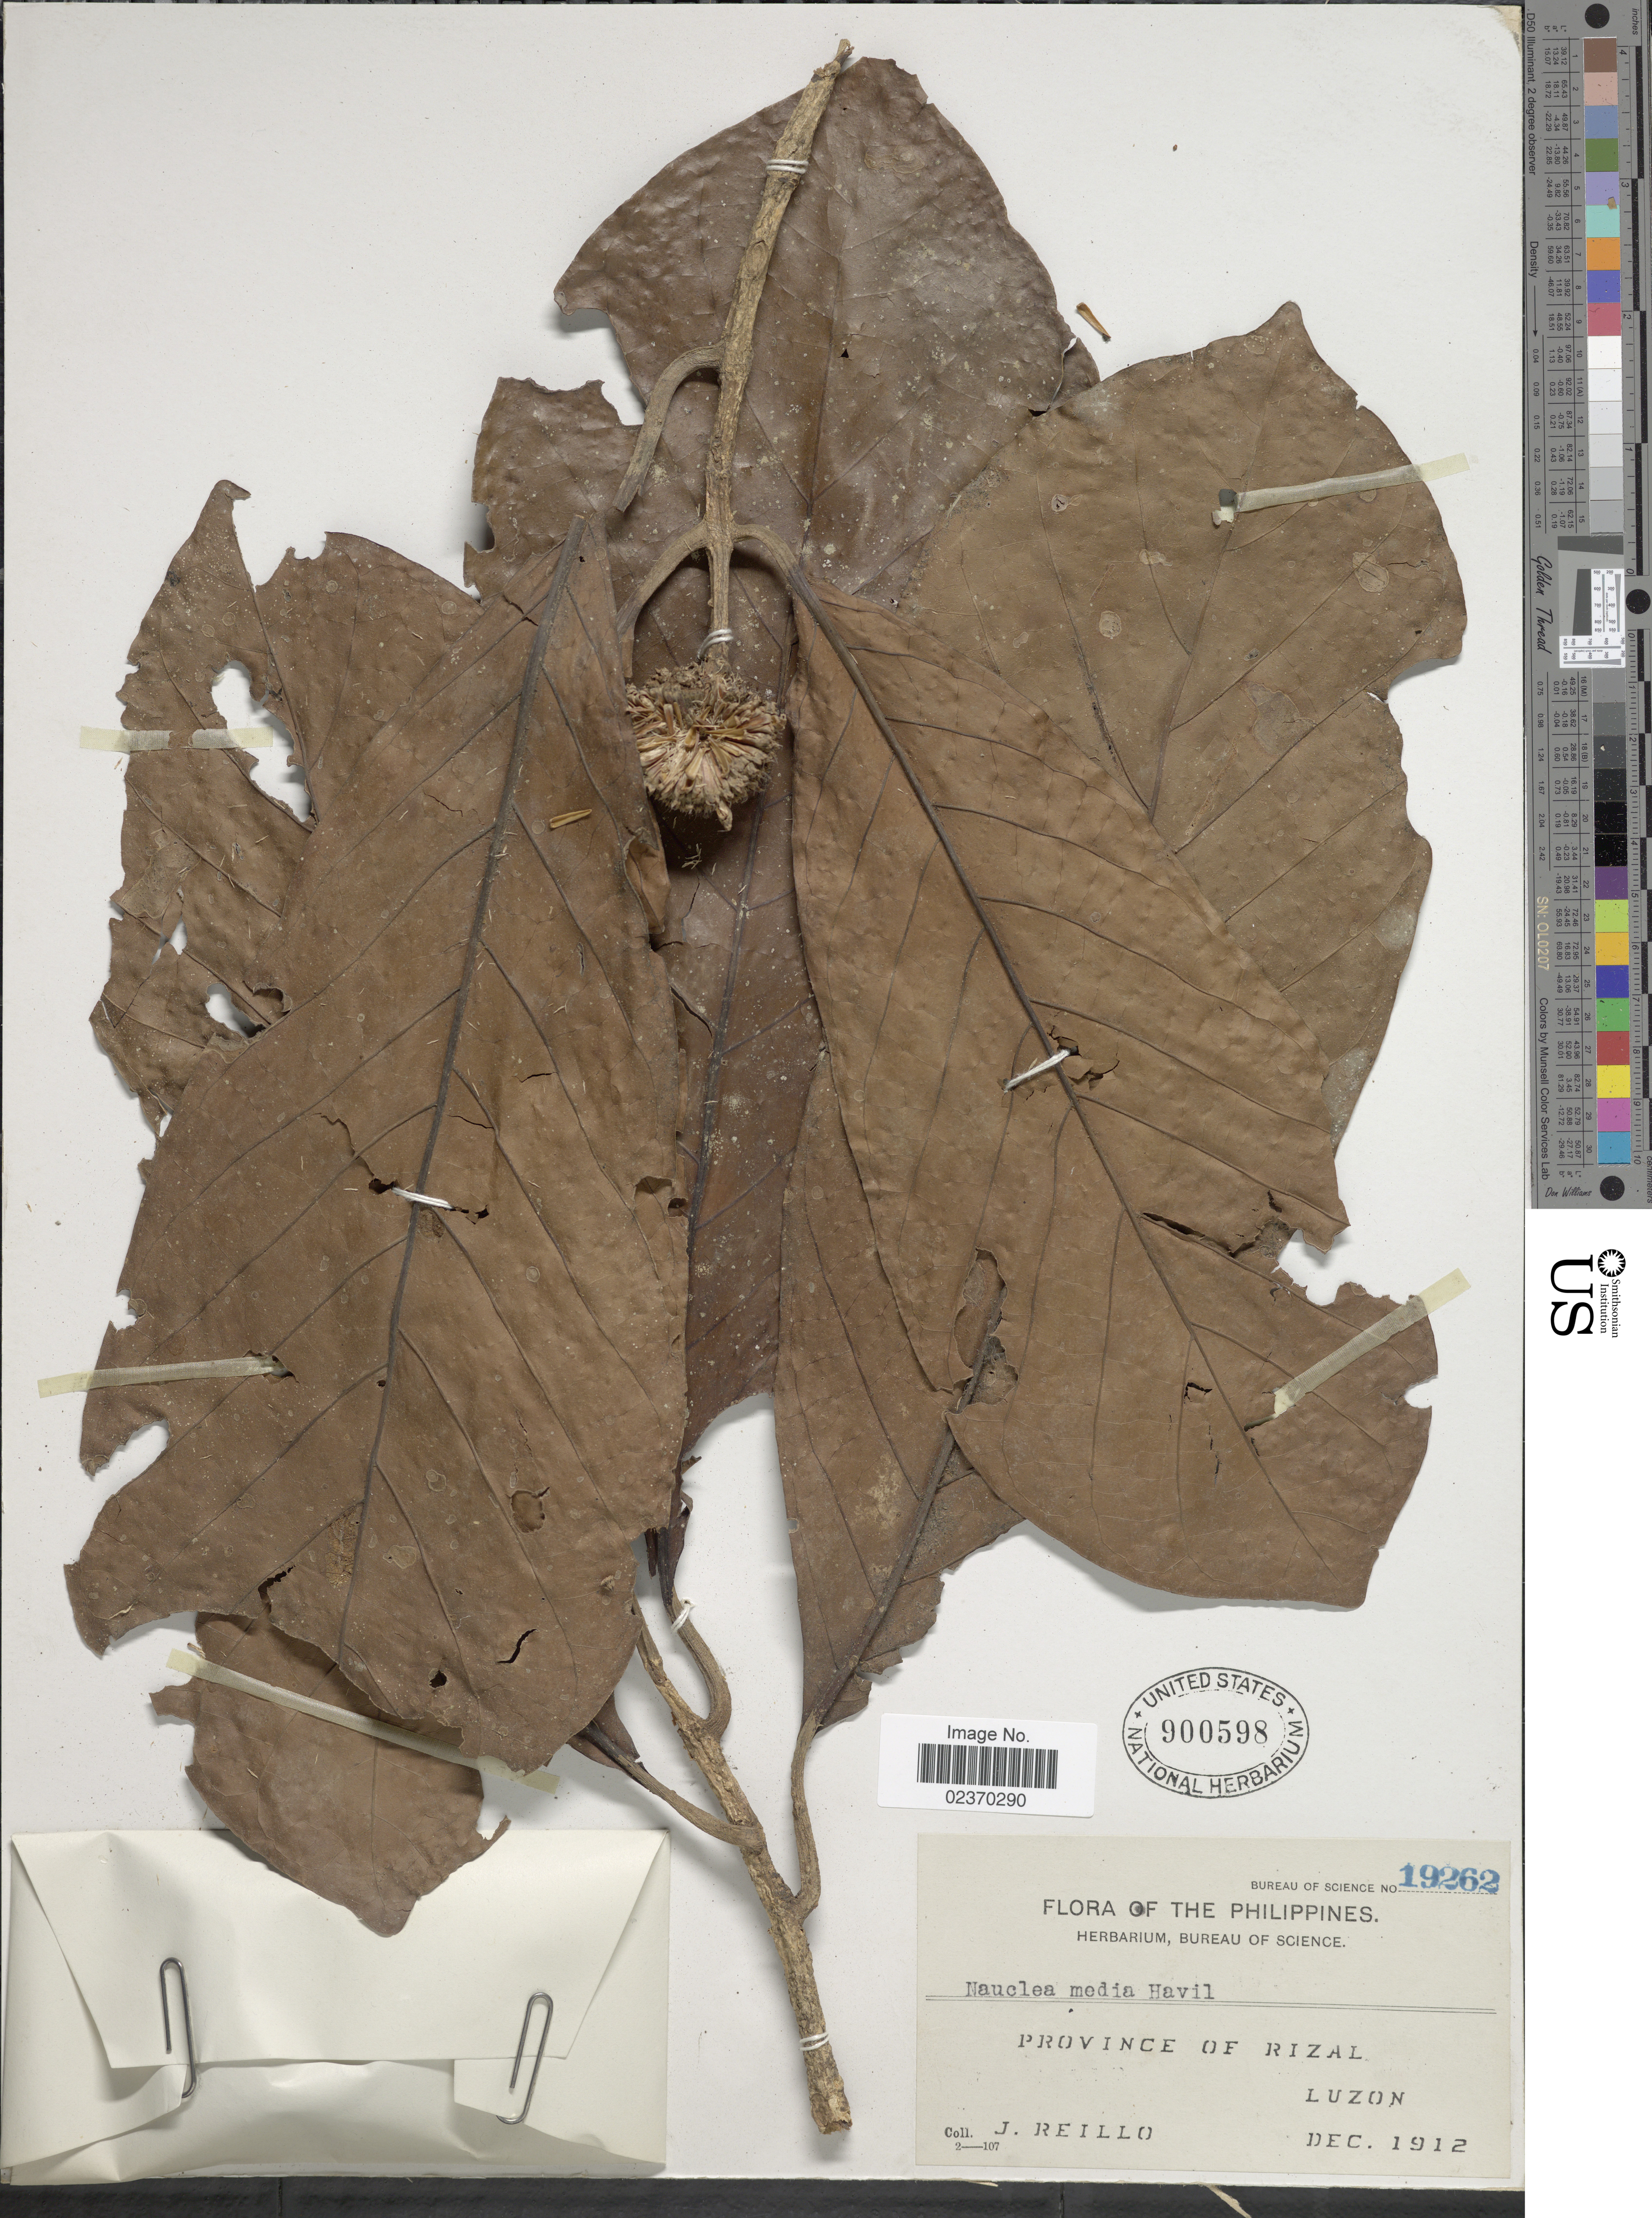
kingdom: Plantae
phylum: Tracheophyta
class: Magnoliopsida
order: Gentianales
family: Rubiaceae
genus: Neonauclea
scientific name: Neonauclea media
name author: (Havil.) Merr.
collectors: J. Reillo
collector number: Bureau of Science 19262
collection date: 1912-12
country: Philippines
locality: Province of Rizal, Luzon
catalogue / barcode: US 900598